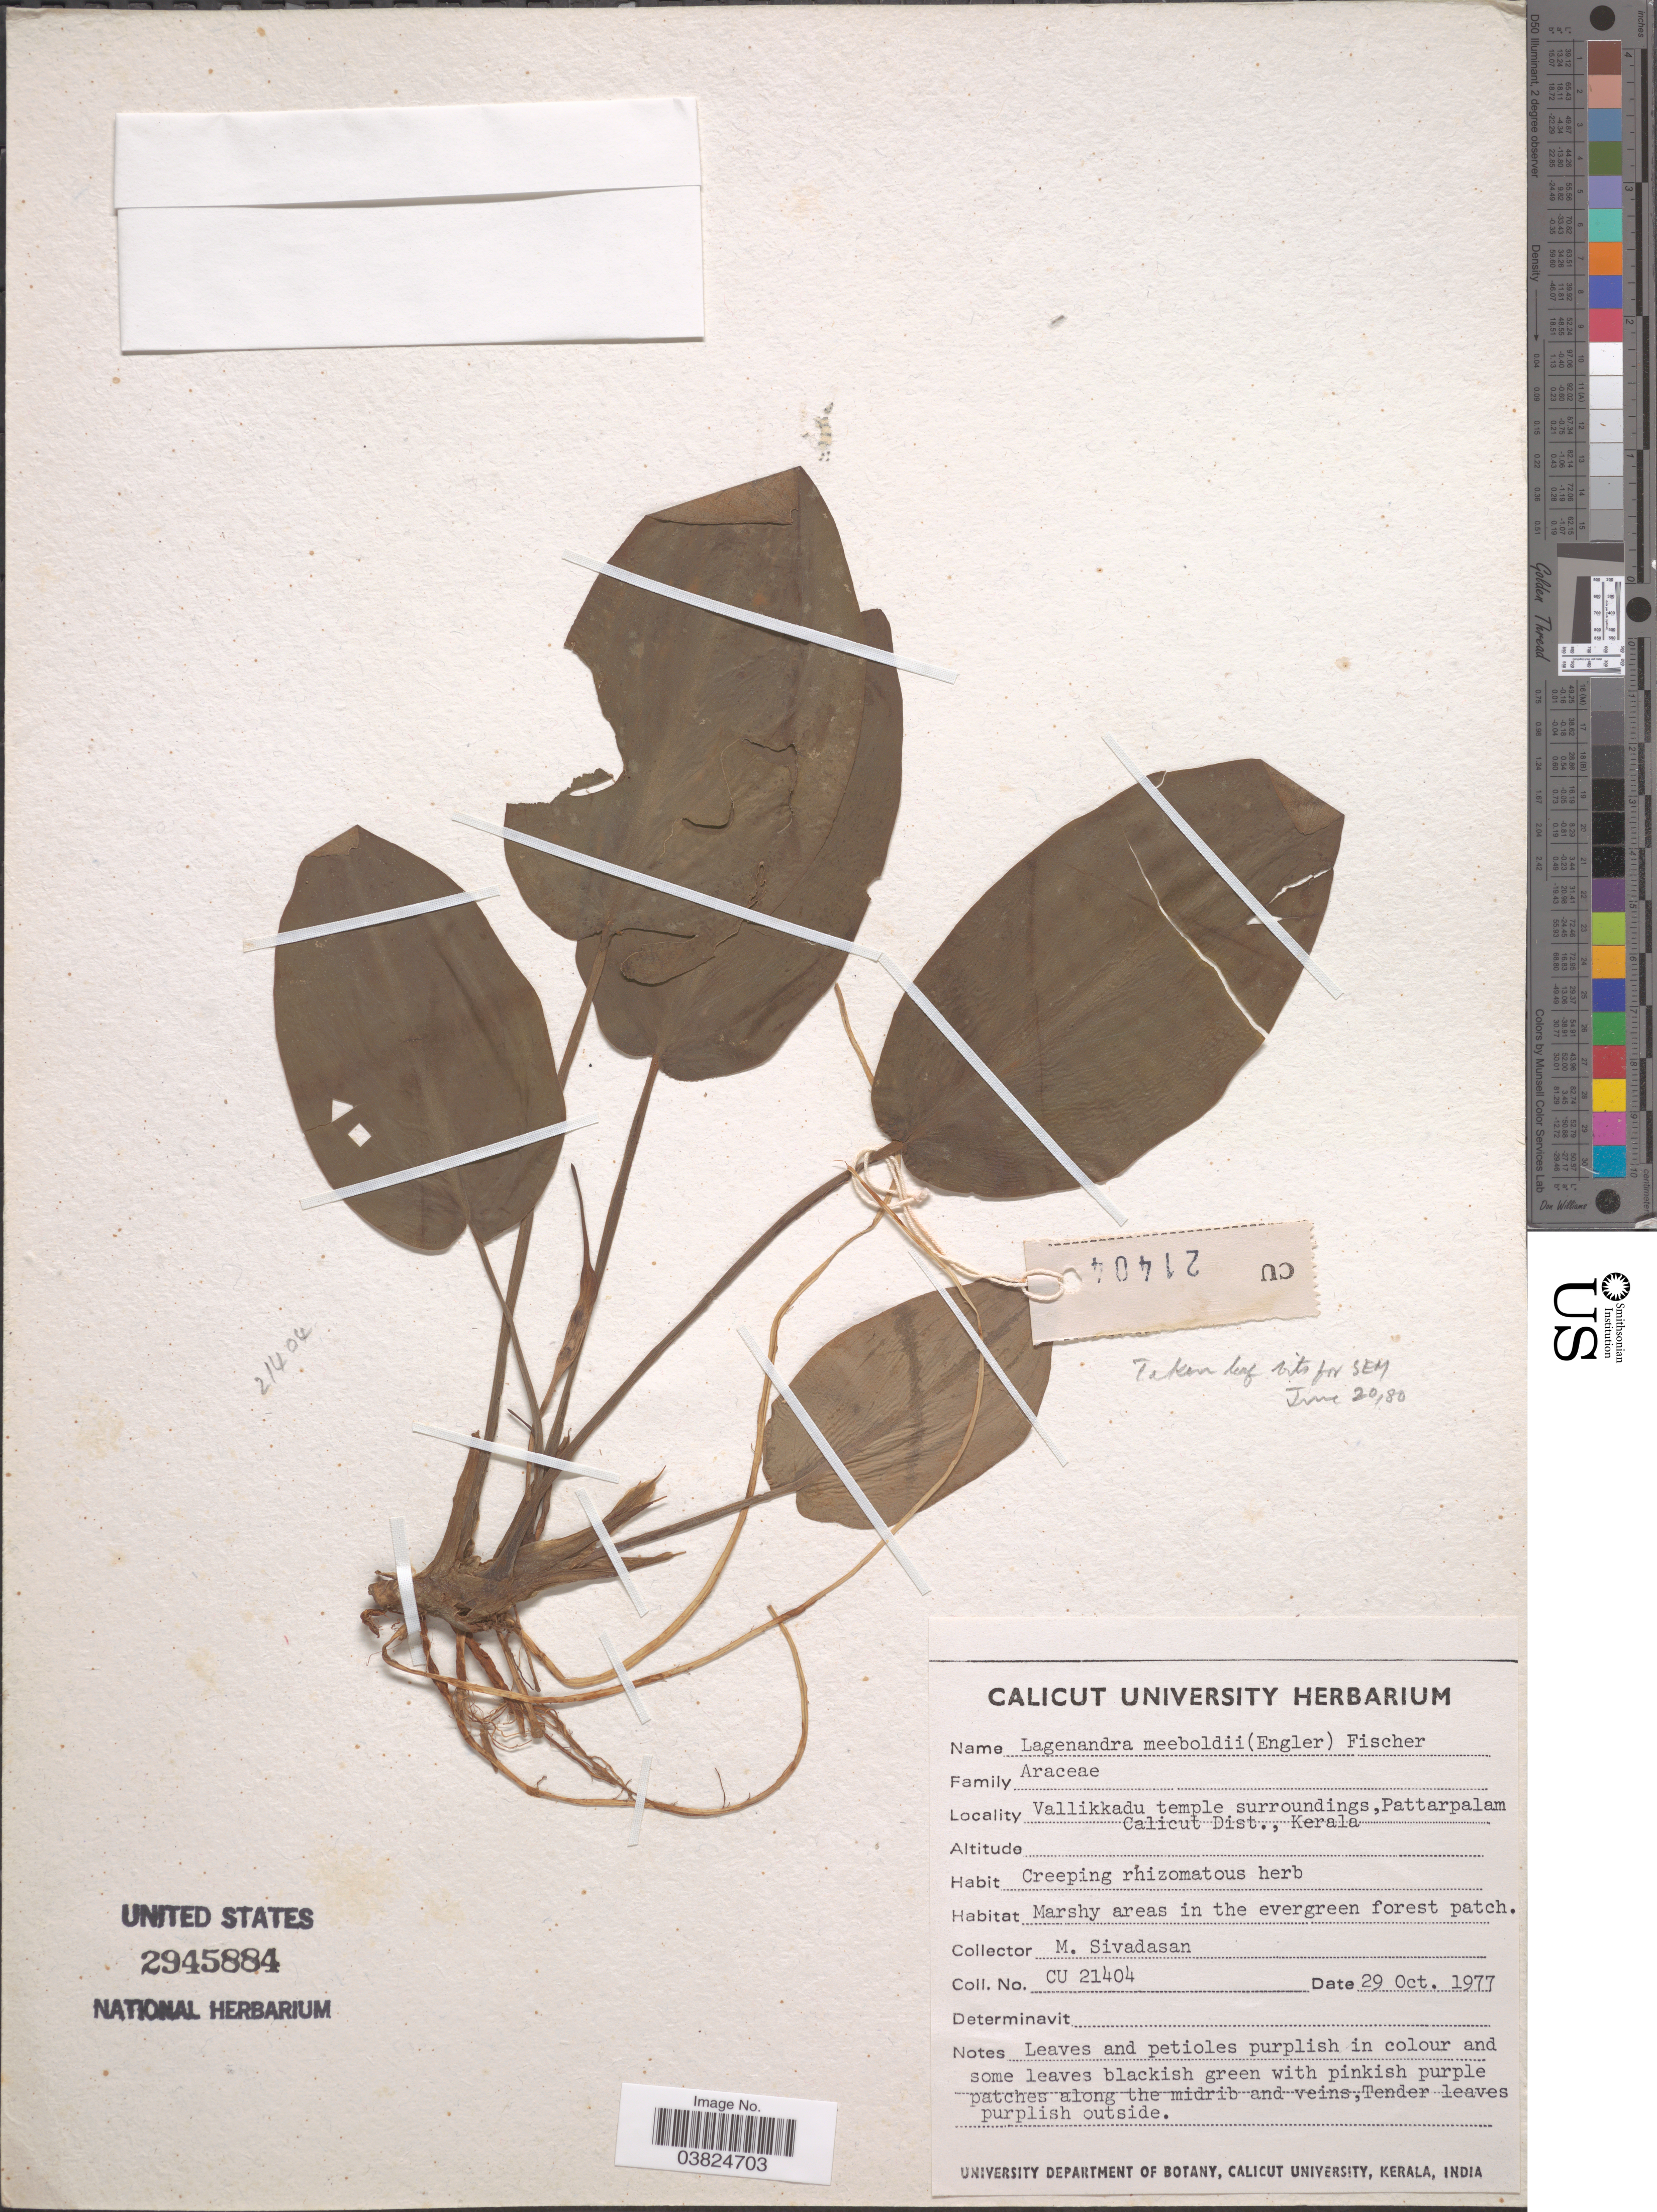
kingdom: Plantae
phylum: Tracheophyta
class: Liliopsida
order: Alismatales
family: Araceae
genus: Lagenandra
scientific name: Lagenandra meeboldii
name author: (Engl.) C.E.C. Fisch.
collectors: M. Sivadasan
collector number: CU21404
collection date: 1977-10-29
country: India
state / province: Kerala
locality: Vallikkadu temple surroundings, Pattarpalam Calicut Dist.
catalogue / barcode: US 2945884